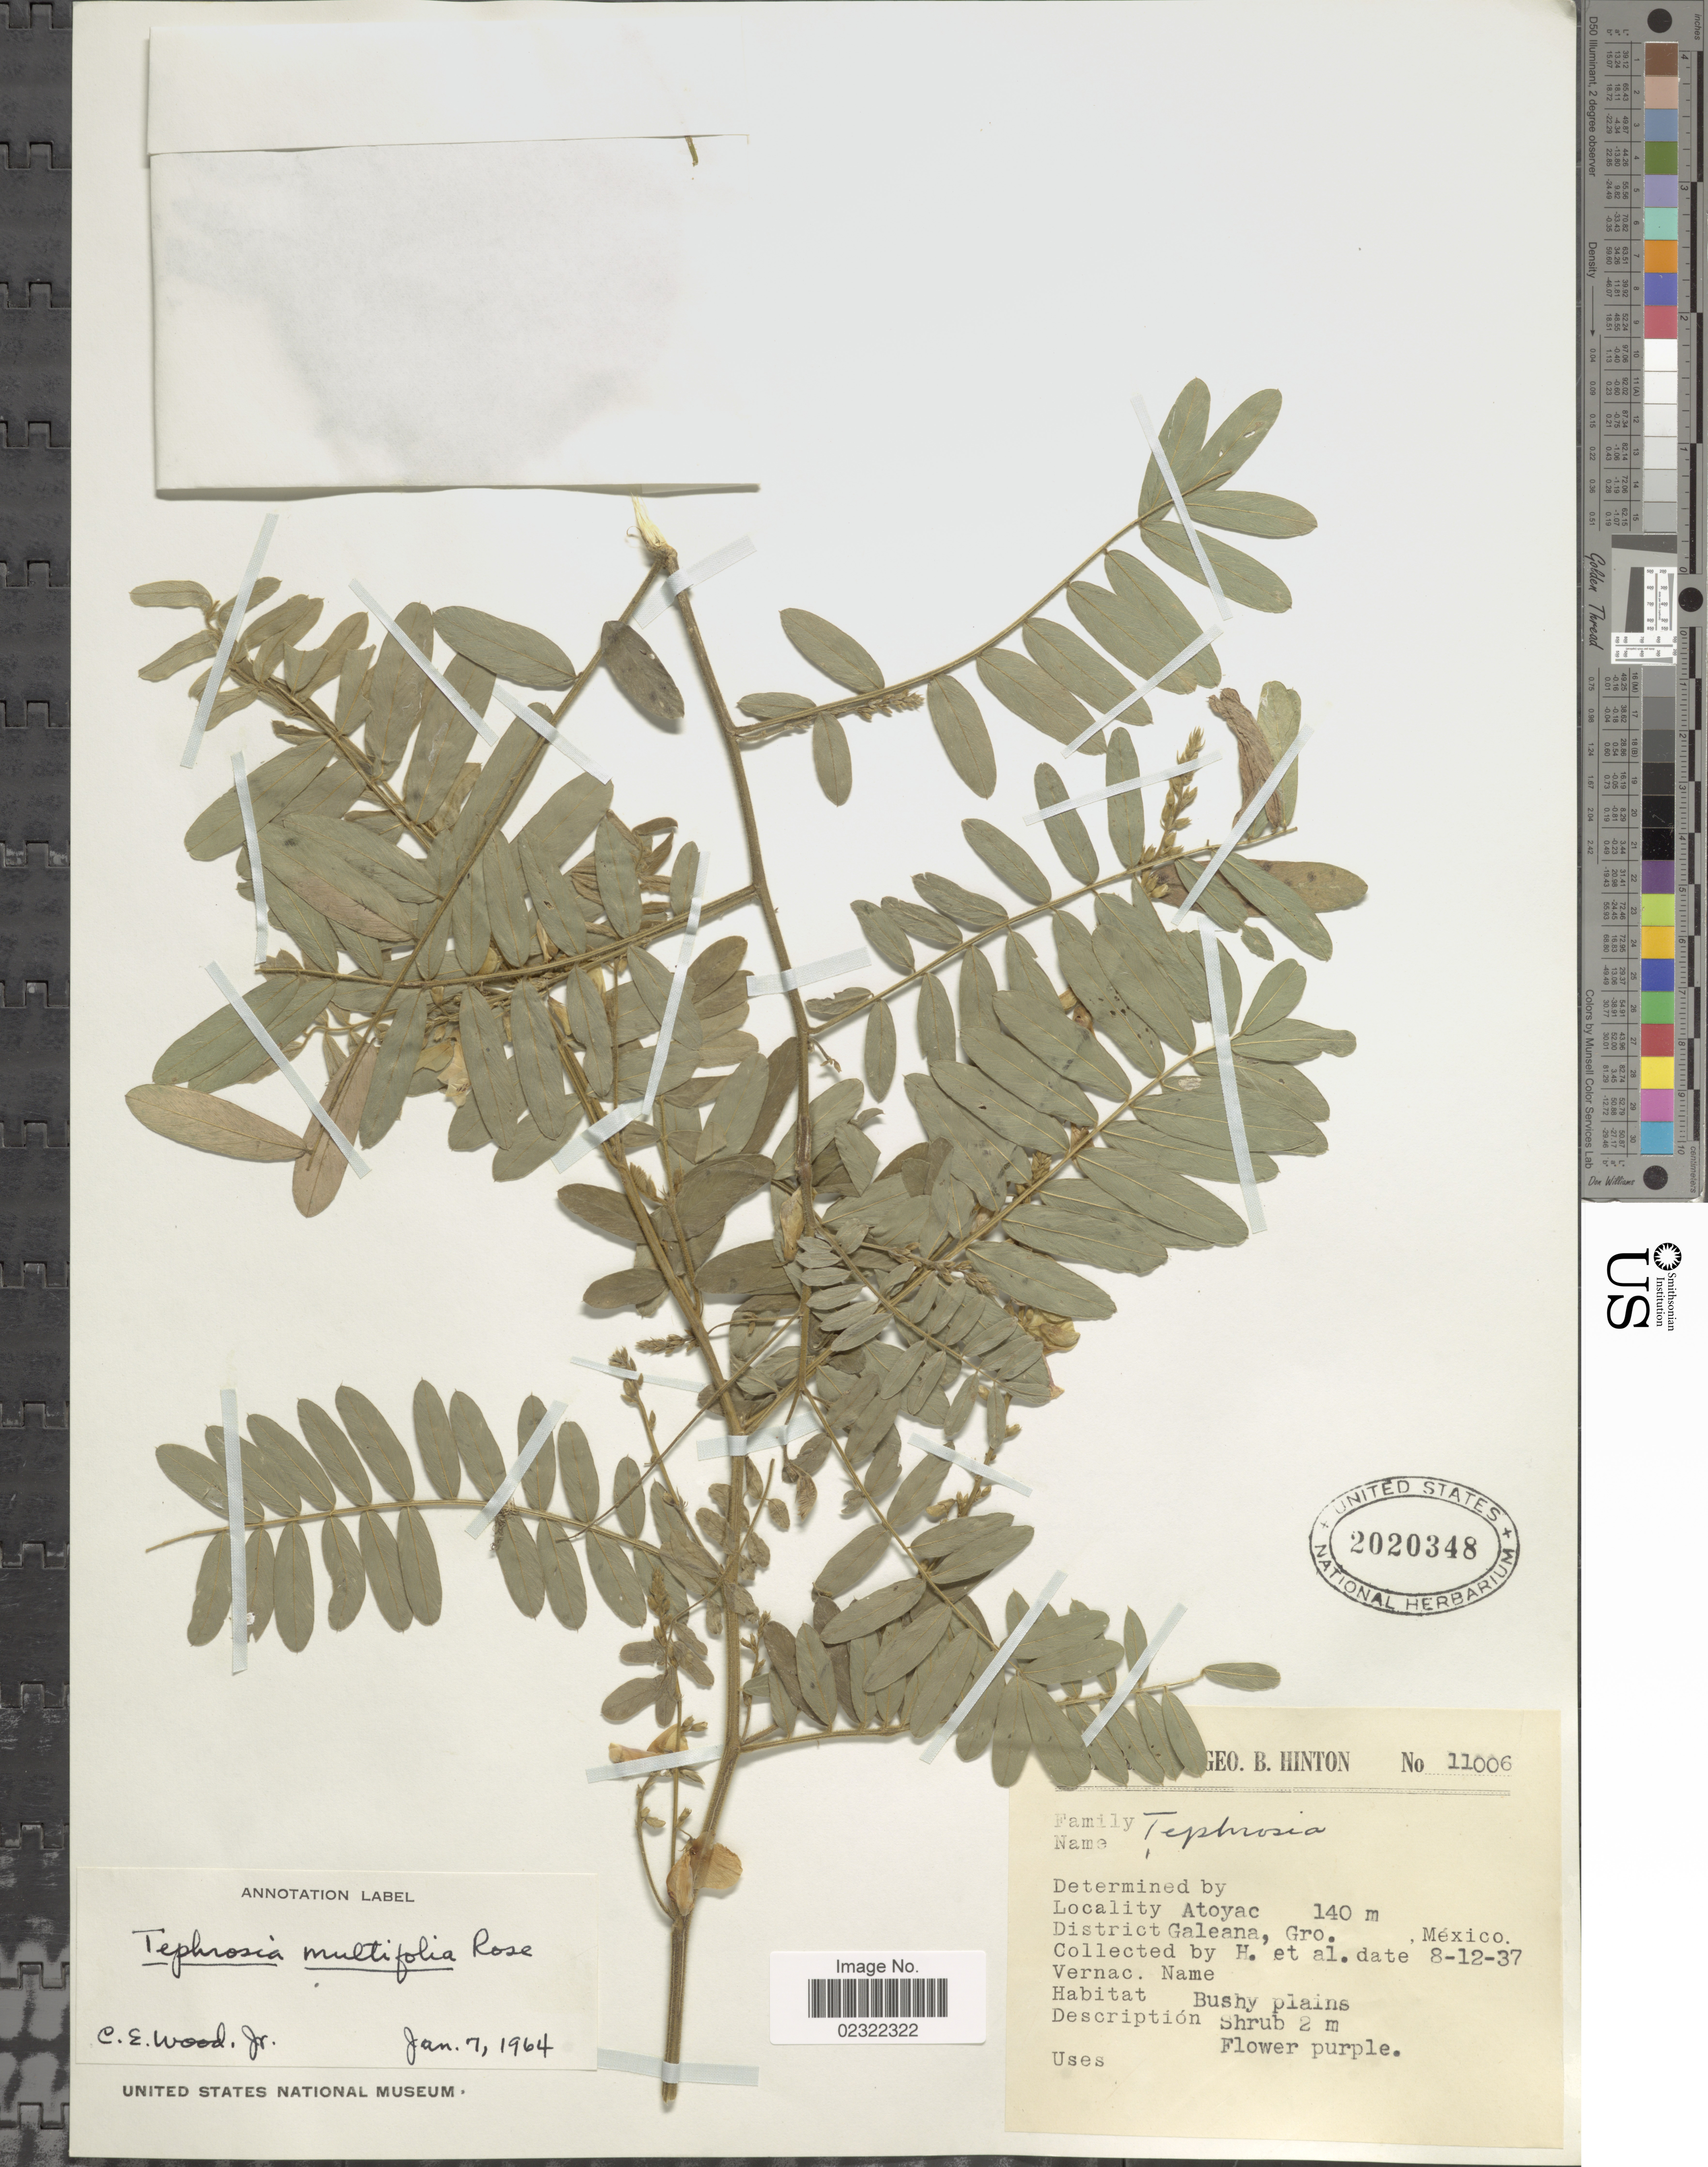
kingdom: Plantae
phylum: Tracheophyta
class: Magnoliopsida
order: Fabales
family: Fabaceae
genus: Tephrosia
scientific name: Tephrosia multifolia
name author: Rose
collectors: G. B. Hinton & et al.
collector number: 11006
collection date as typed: Transcribed d/m/y: 8/12/37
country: Mexico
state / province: Guerrero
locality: Atoyac, Galeana, Gro.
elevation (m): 140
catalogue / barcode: US 2020348